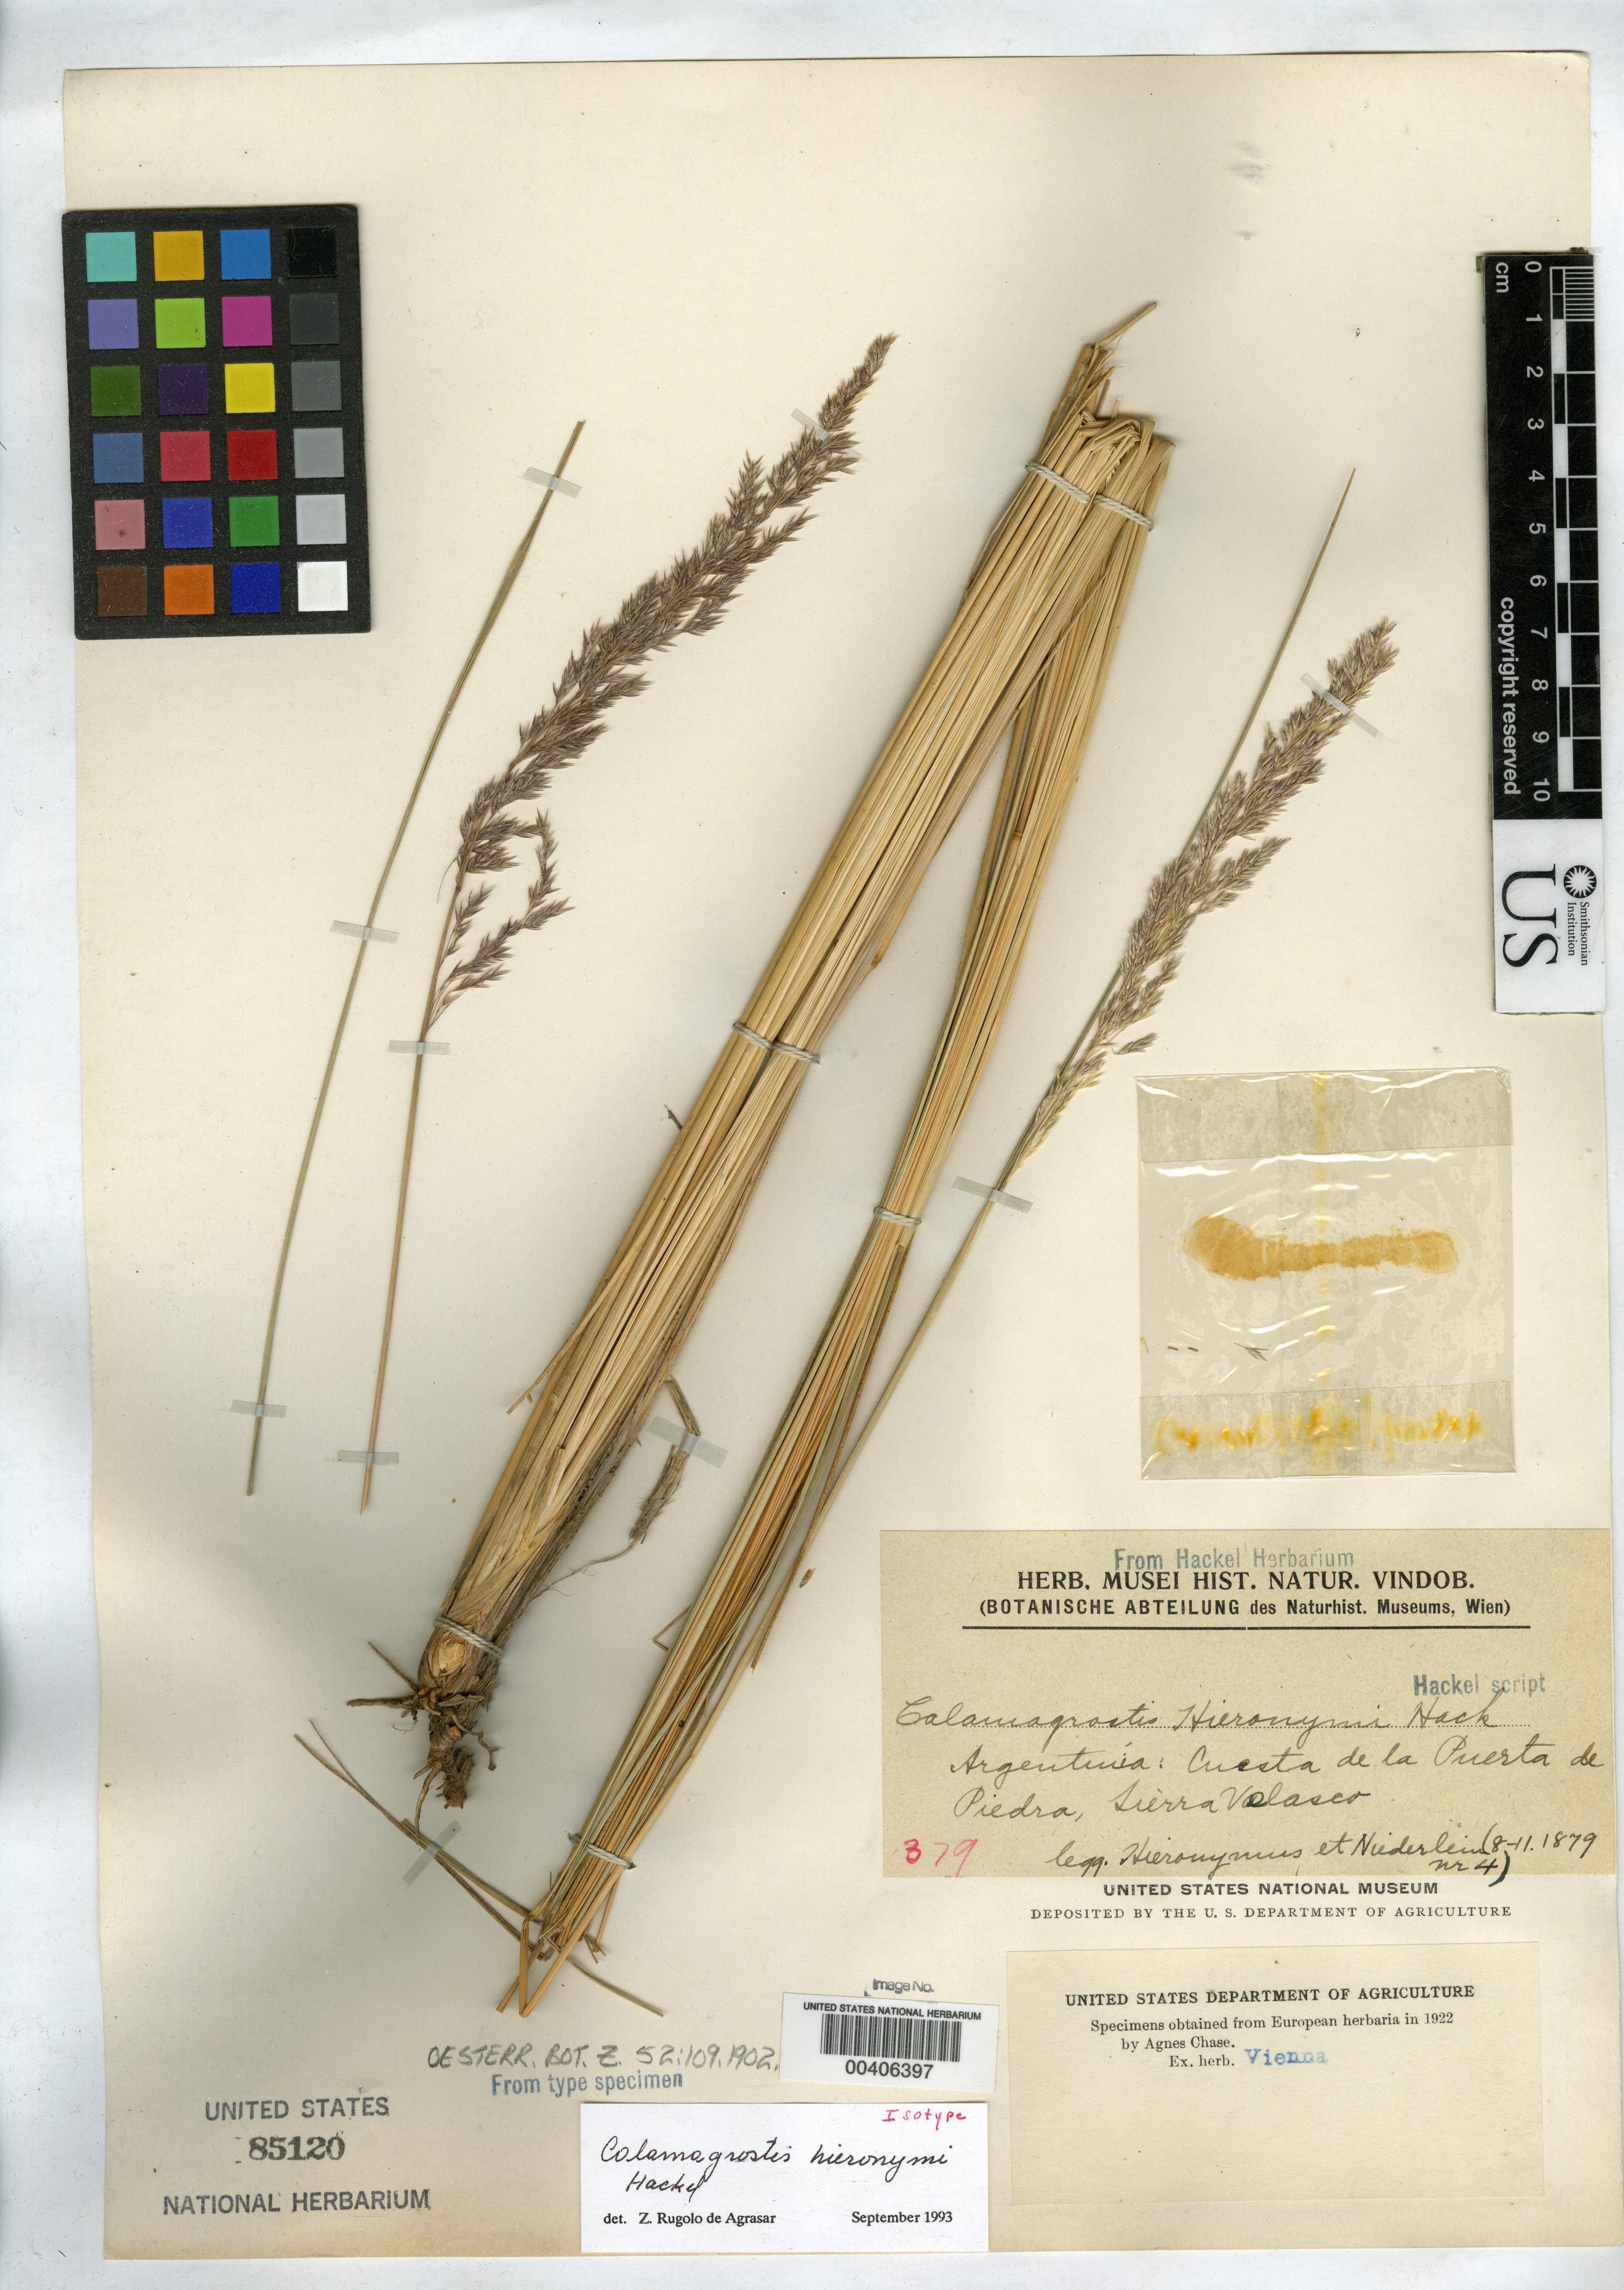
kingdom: Plantae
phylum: Tracheophyta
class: Liliopsida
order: Poales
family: Poaceae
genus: Calamagrostis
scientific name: Calamagrostis hieronymi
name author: Hack.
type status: Isotype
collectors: G. H. Hieronymus & G. Niederlein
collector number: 4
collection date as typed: Aug 1879 to -- Nov 1879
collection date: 1879-08/1879-11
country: Argentina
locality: Cuesta de la Puerta de Piedra, Sierra Valasco.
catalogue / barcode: US 85120